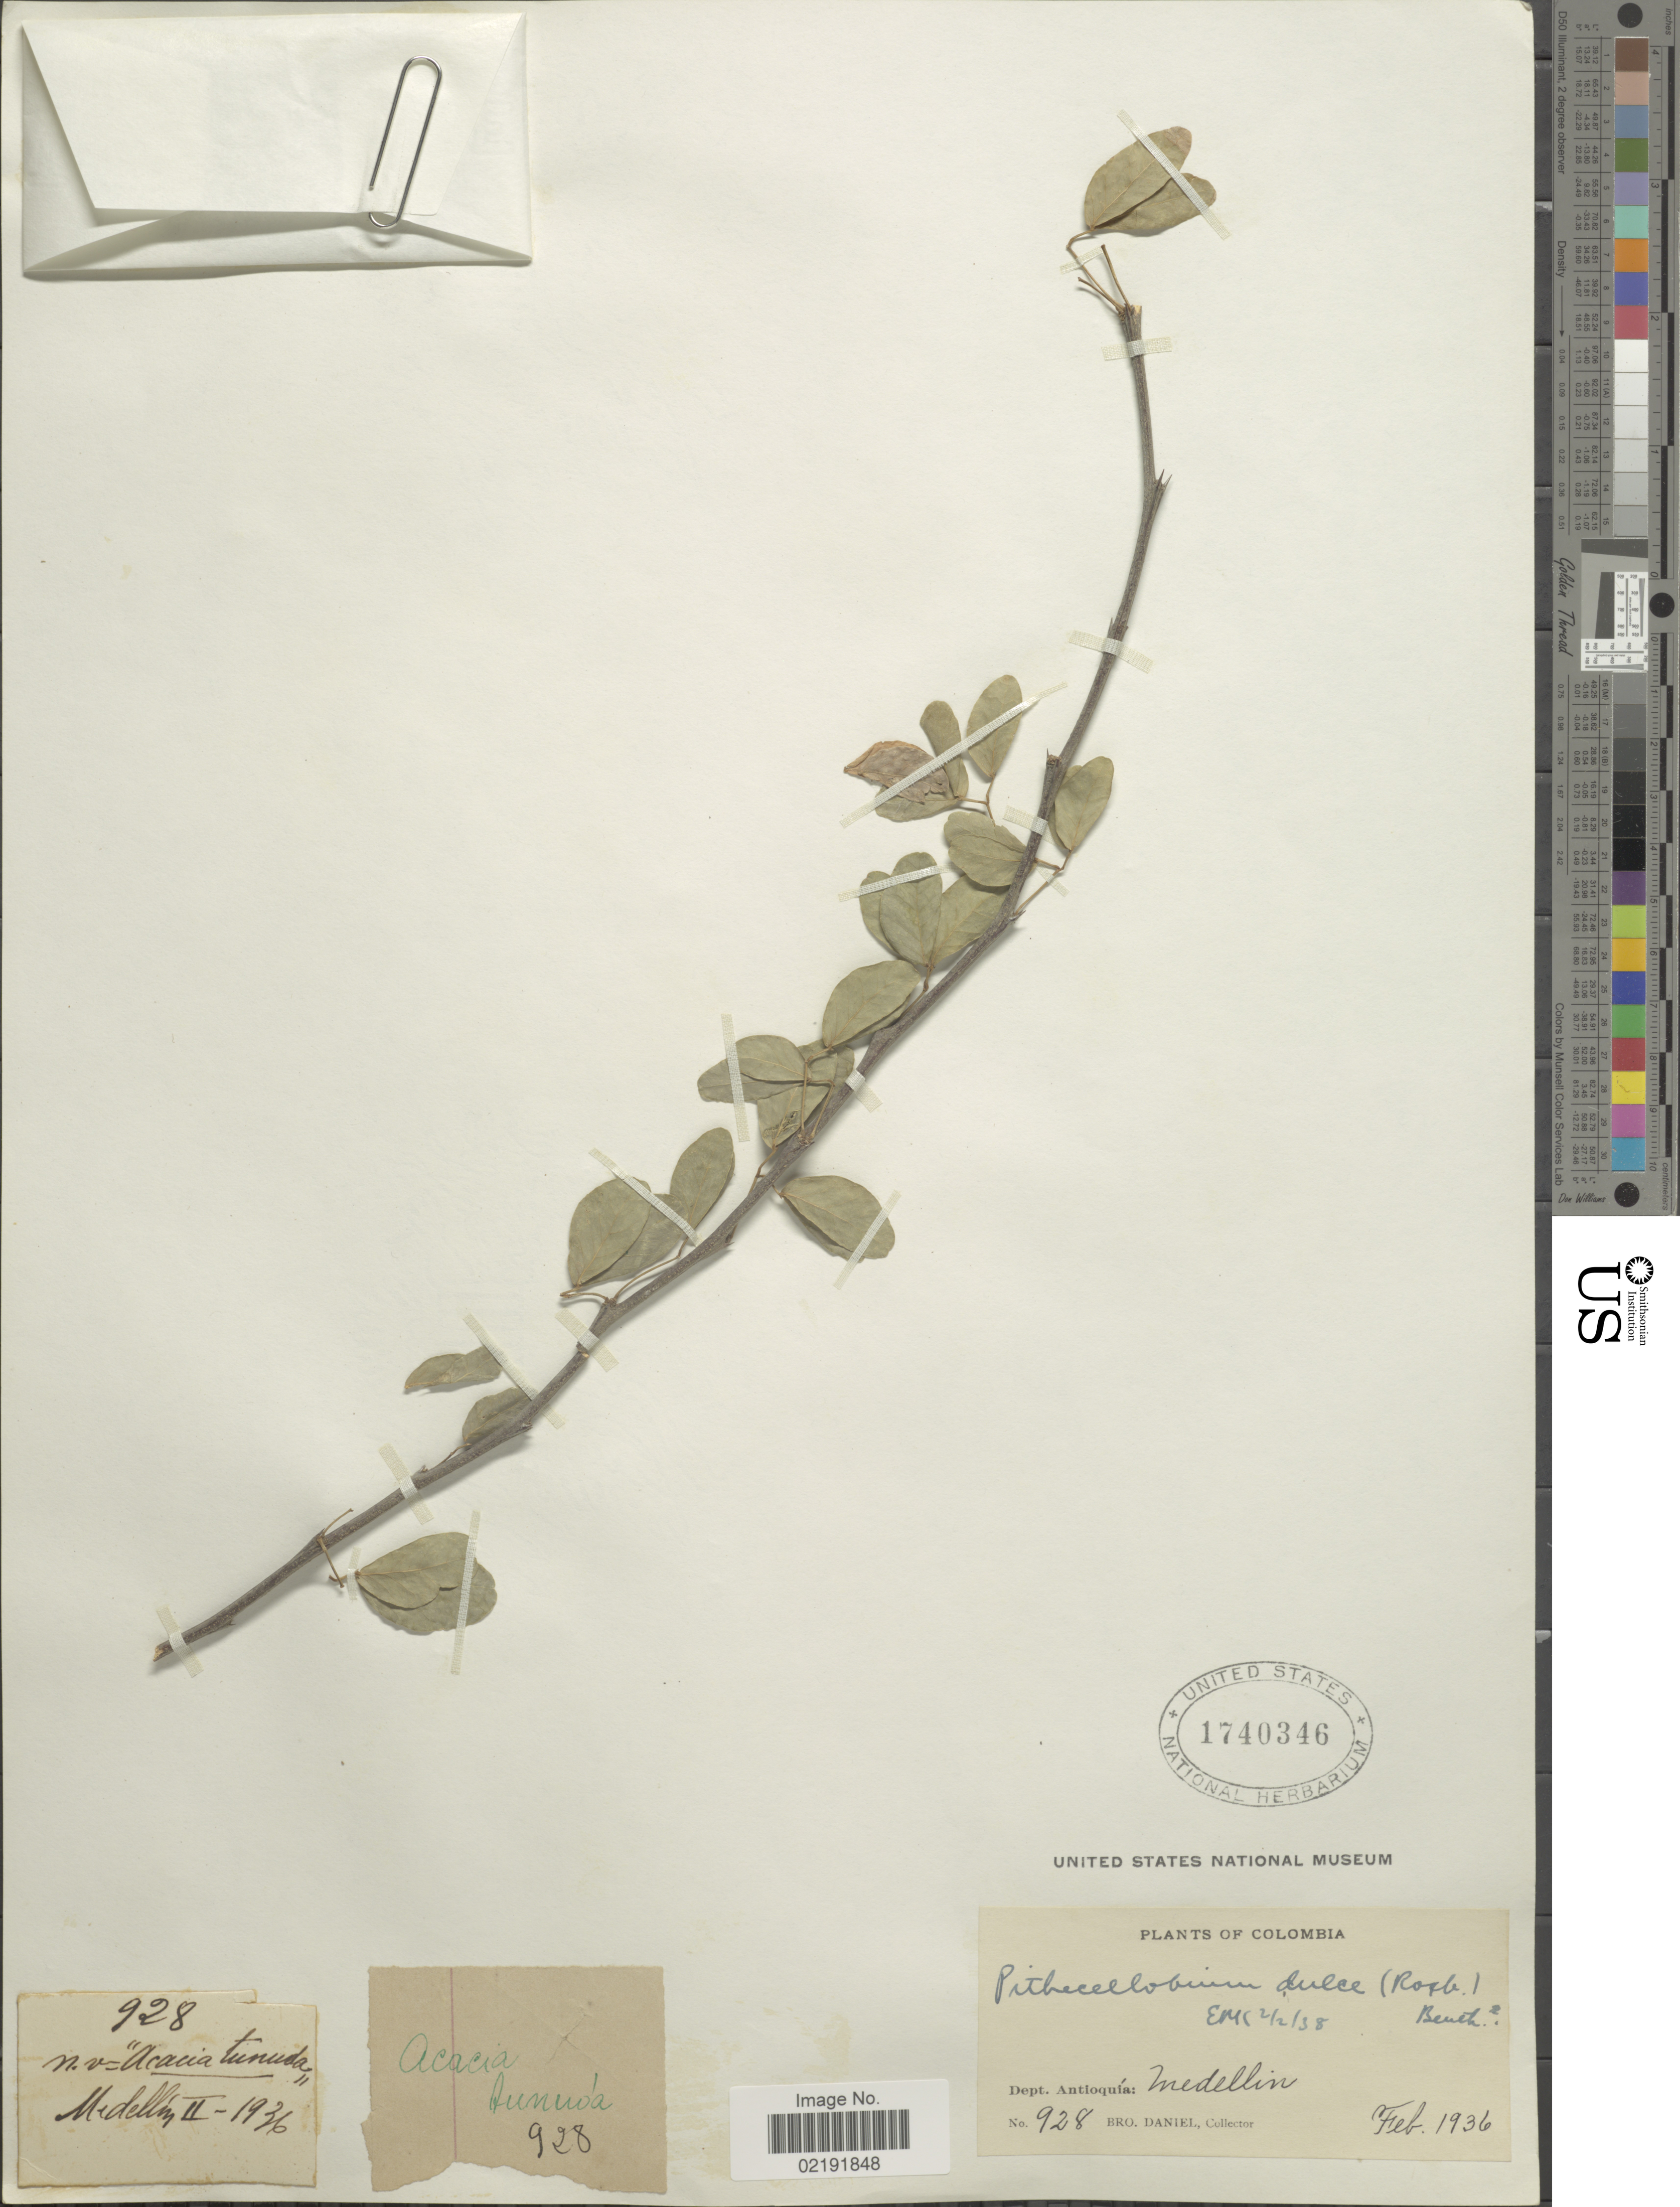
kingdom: Plantae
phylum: Tracheophyta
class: Magnoliopsida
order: Fabales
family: Fabaceae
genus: Pithecellobium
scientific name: Pithecellobium dulce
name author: (Roxb.) Benth.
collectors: Bro. Daniel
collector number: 928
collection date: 1936-02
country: Colombia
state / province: Antioquia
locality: Dept. Antioquía: Medellin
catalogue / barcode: US 1740346